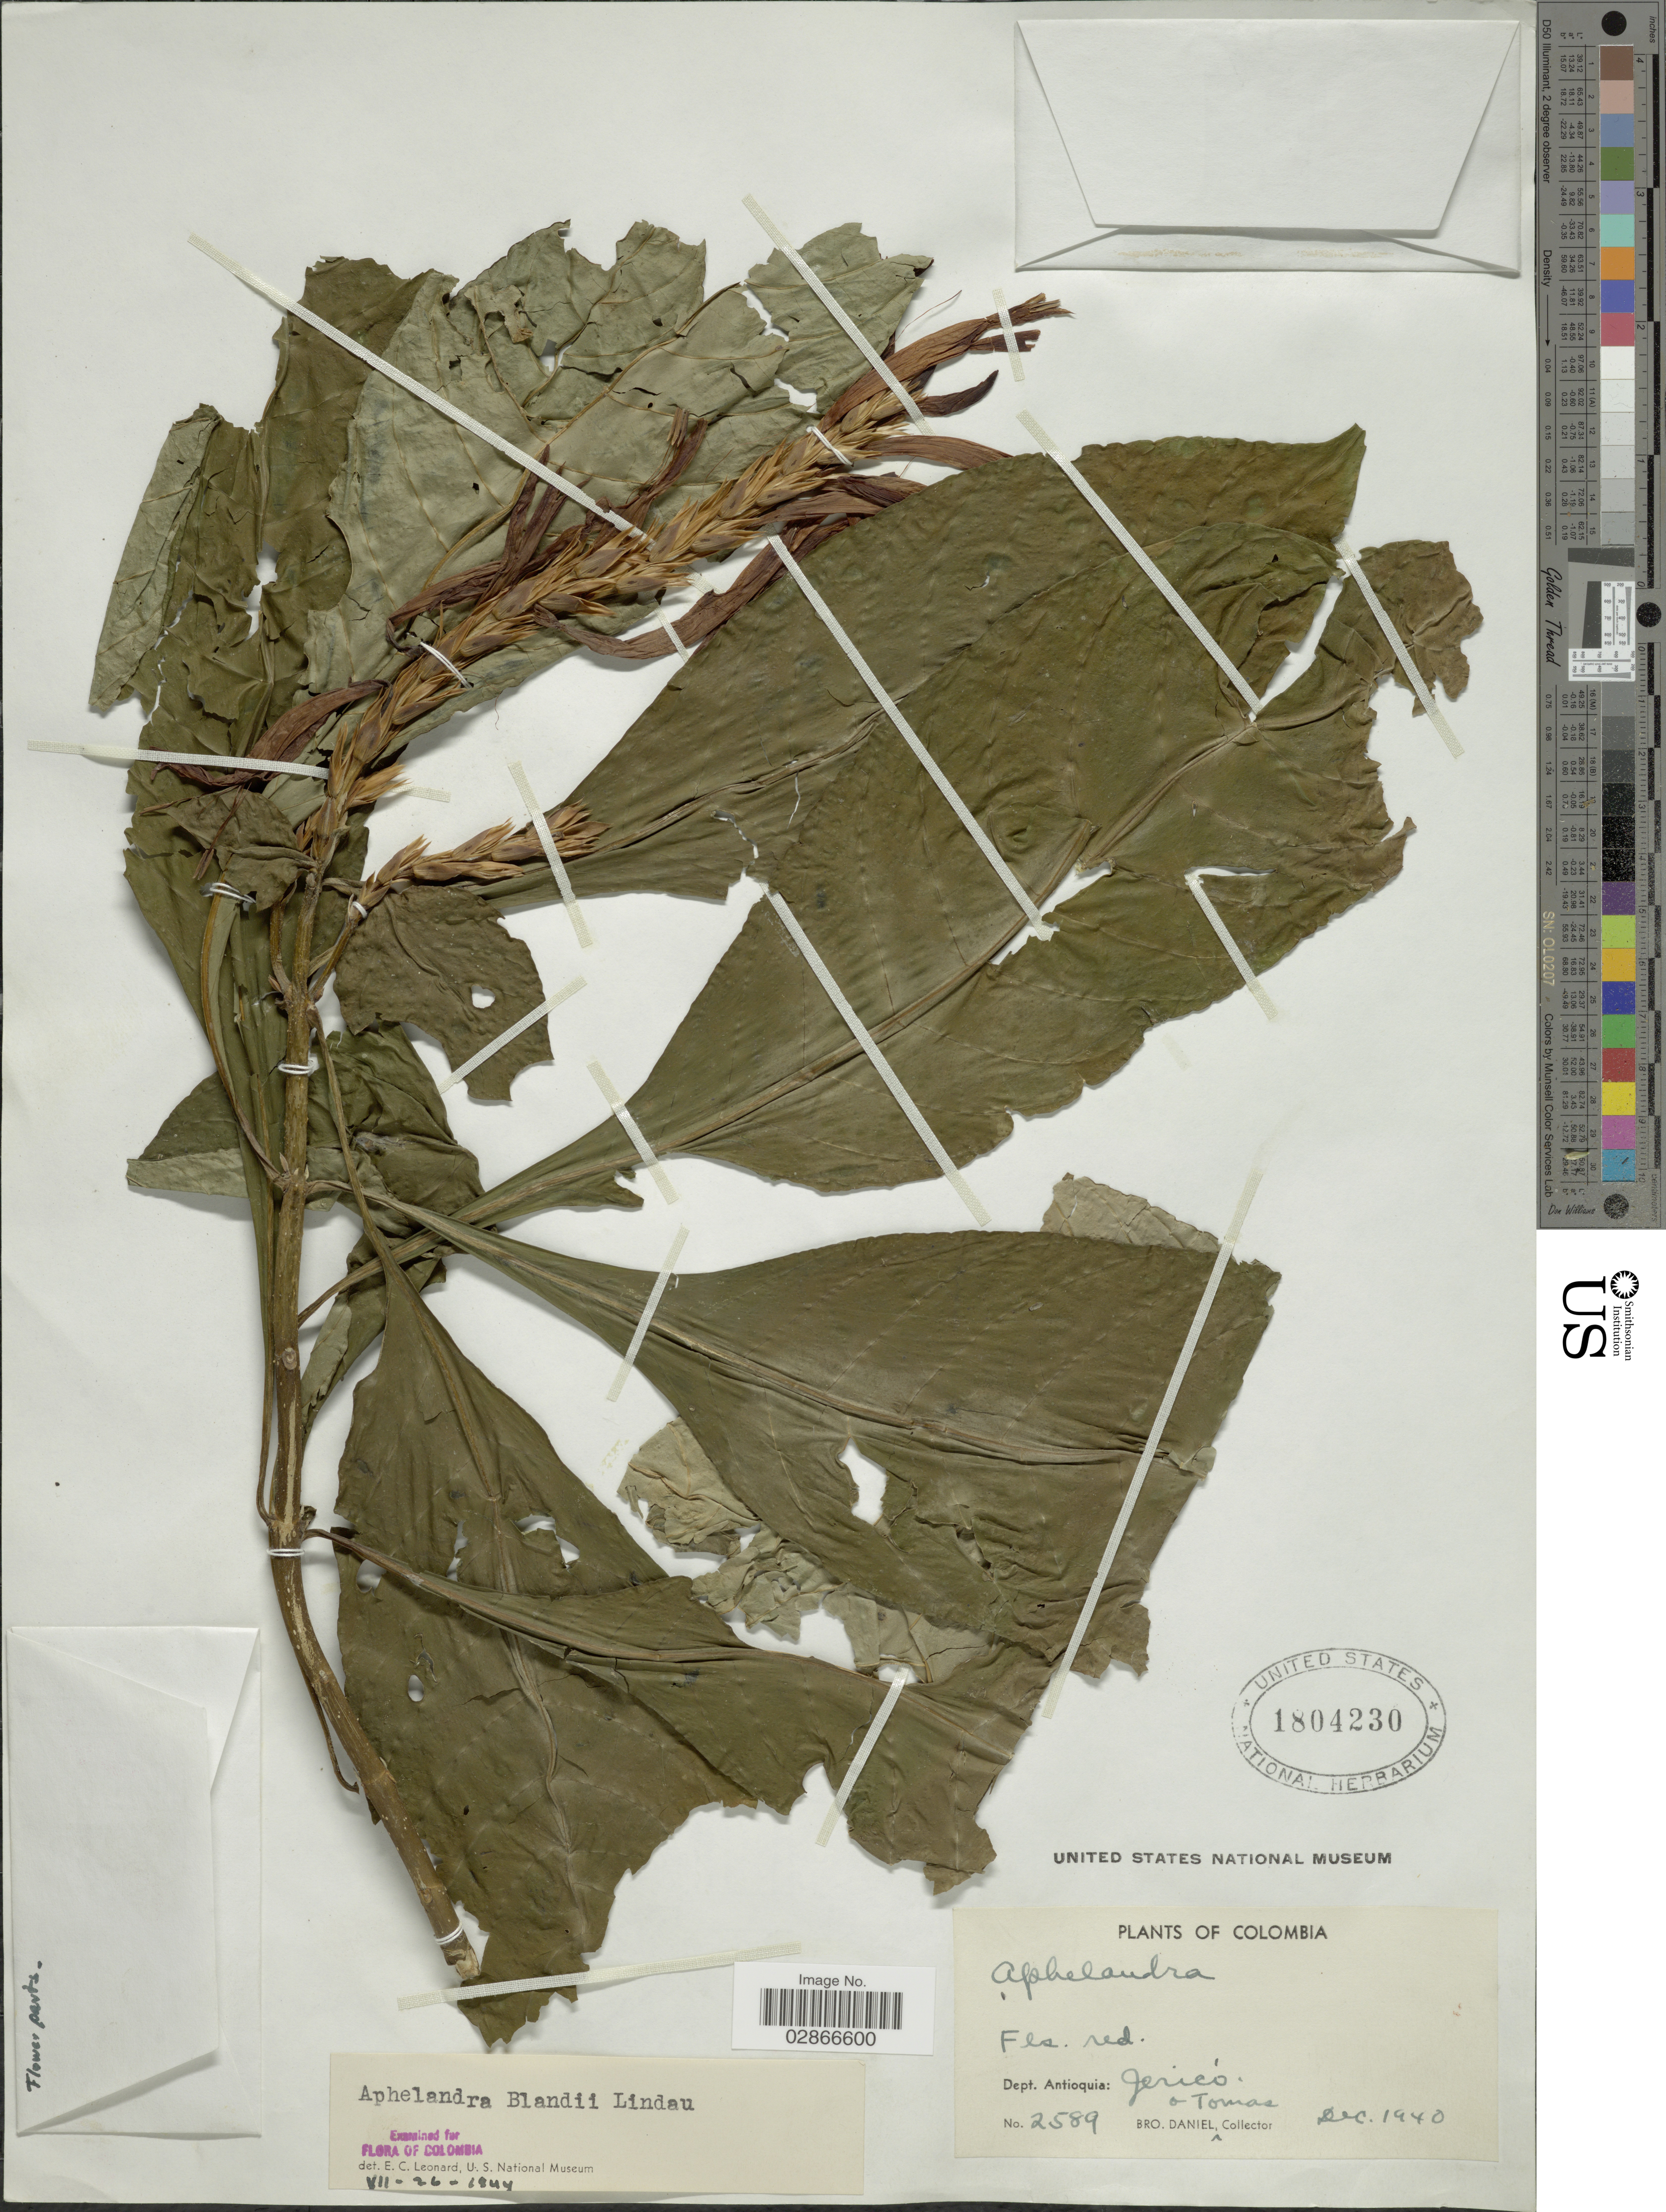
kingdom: Plantae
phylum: Tracheophyta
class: Magnoliopsida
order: Lamiales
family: Acanthaceae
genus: Aphelandra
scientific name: Aphelandra blandii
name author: Lindau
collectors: Bro. Daniel & -. Tomas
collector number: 2589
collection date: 1940-12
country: Colombia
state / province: Antioquia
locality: Dept. Antioquia: Jericó.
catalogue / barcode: US 1804230